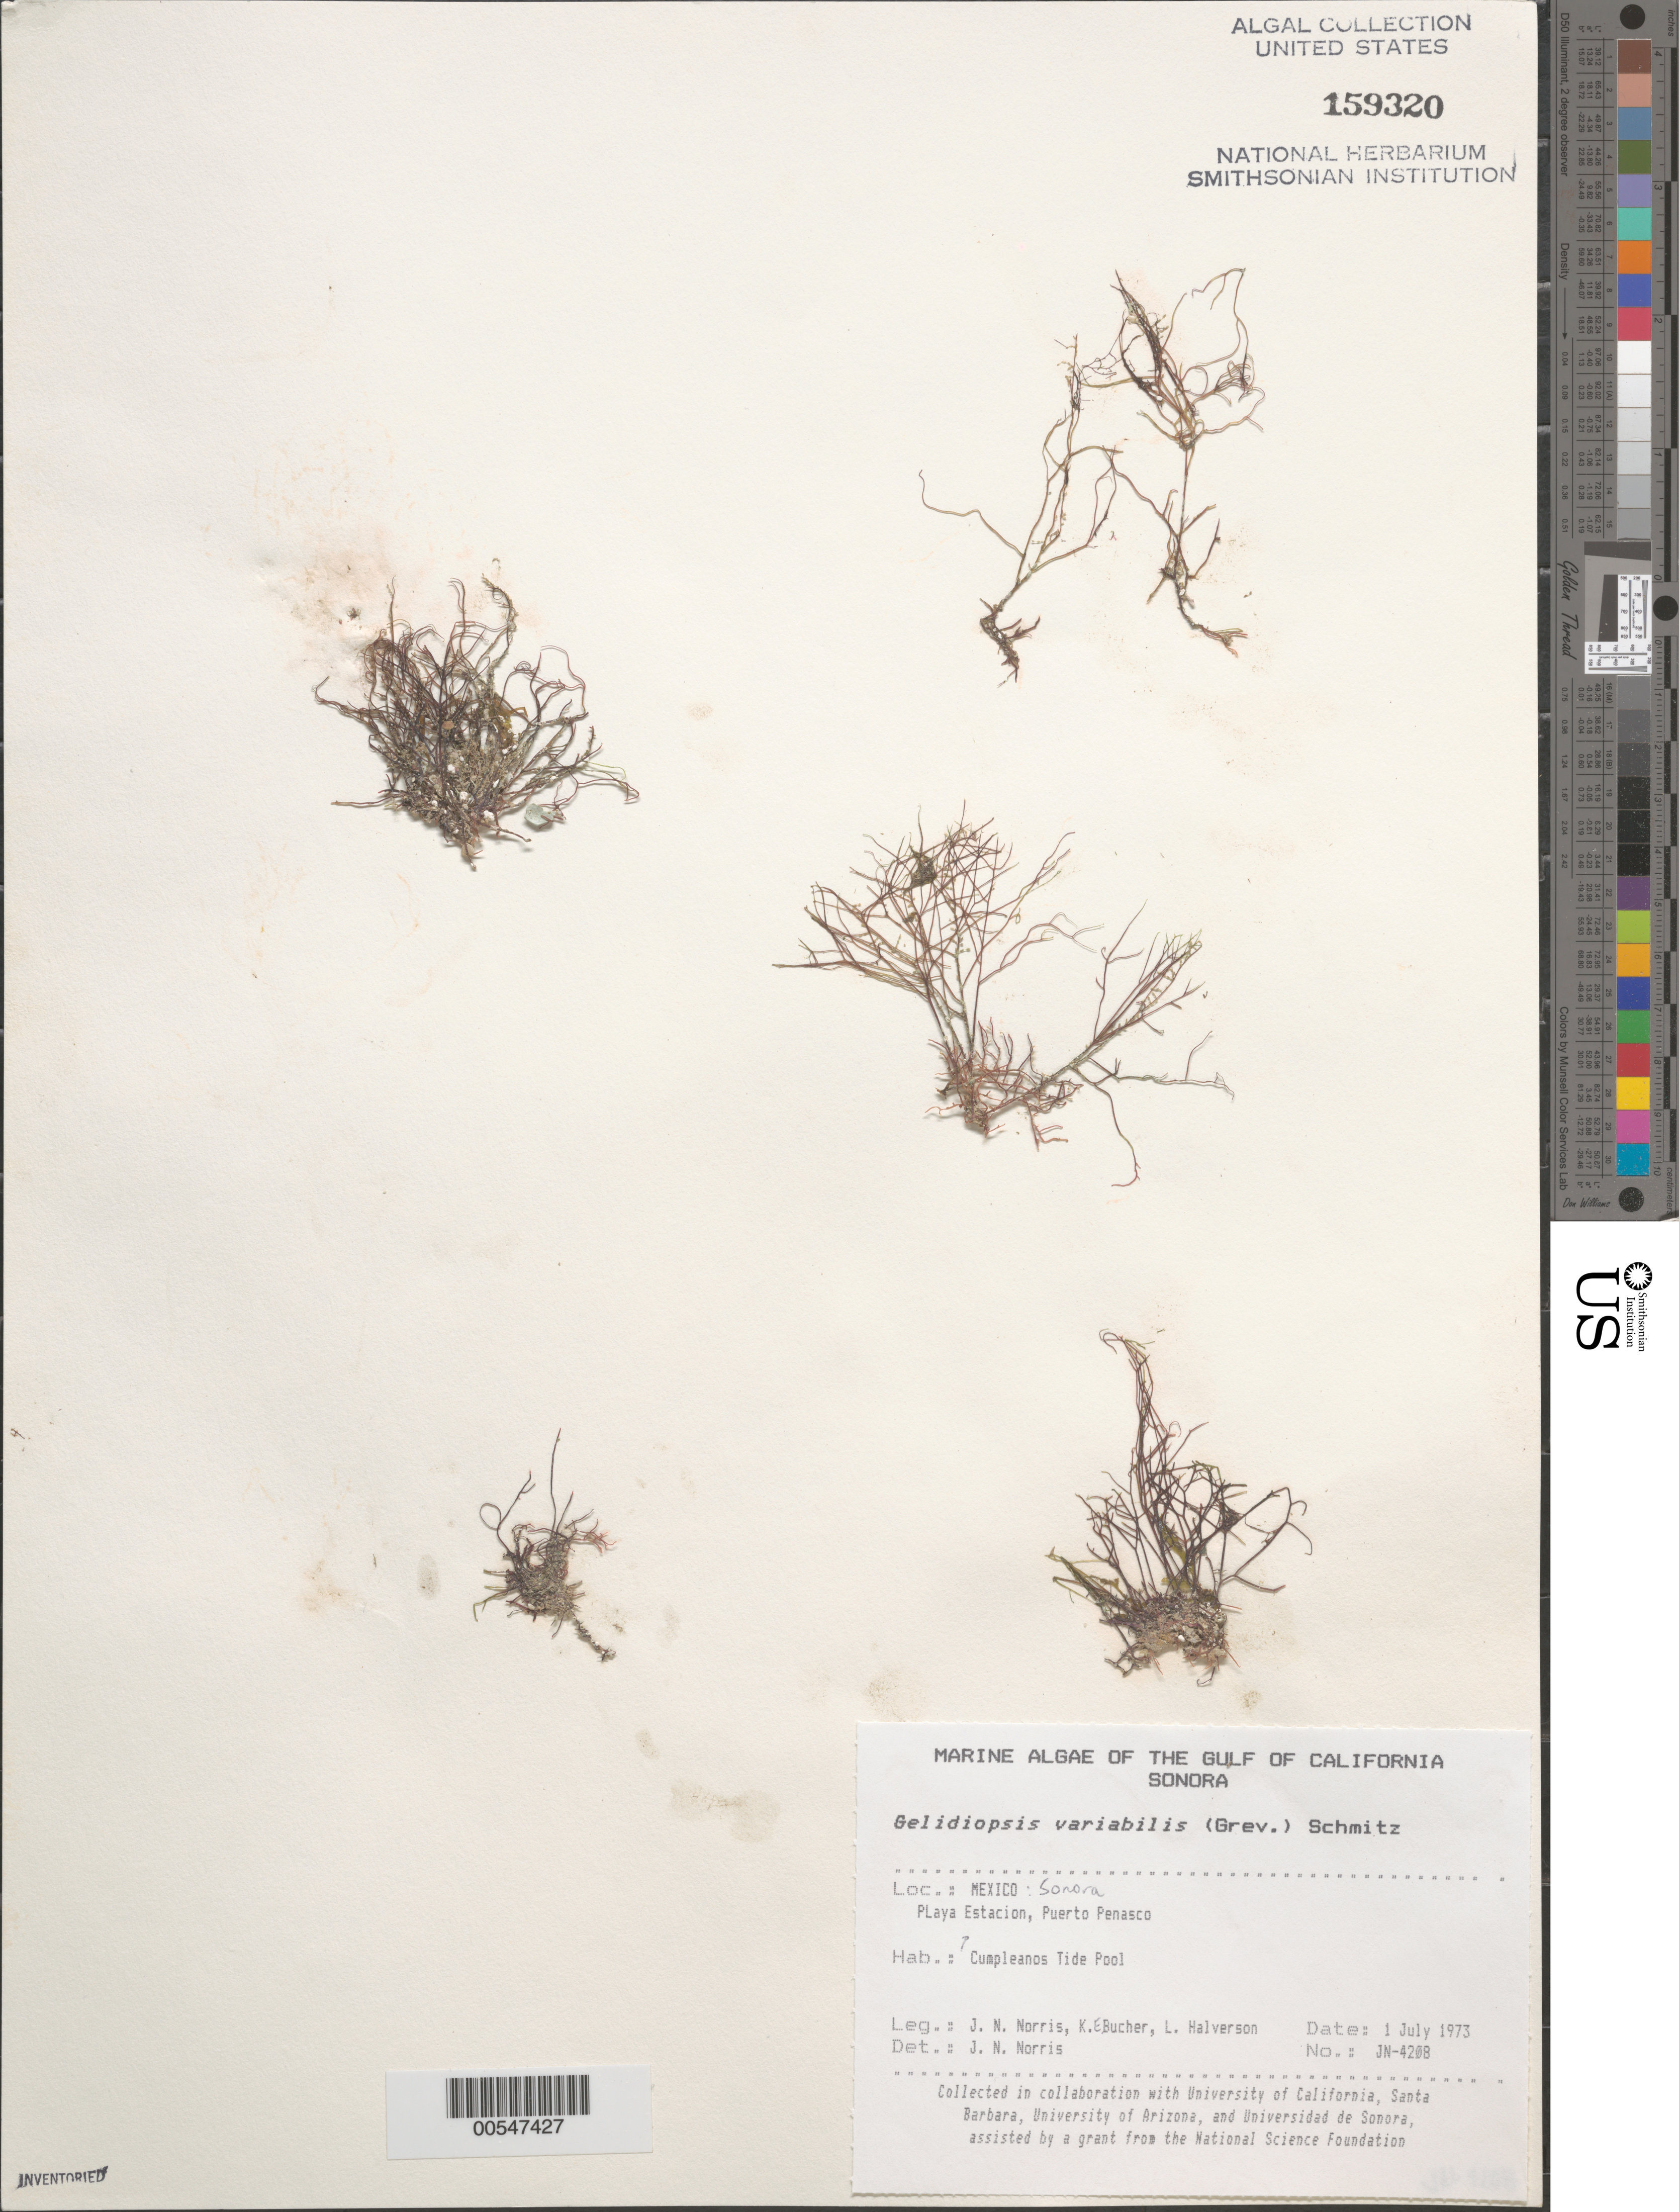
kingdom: Plantae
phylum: Rhodophyta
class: Florideophyceae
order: Rhodymeniales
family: Lomentariaceae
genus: Ceratodictyon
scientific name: Ceratodictyon variabile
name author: (J. Agardh) R.E. Norris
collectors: J. N. Norris, K. E. Bucher & L. Halverson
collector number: JN-4208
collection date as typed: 01 Jul 1973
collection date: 1973-07-01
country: Mexico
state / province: Sonora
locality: Playa Estacion, Puerto Penasco, Cumpleanos Tide Pool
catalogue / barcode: US 159320